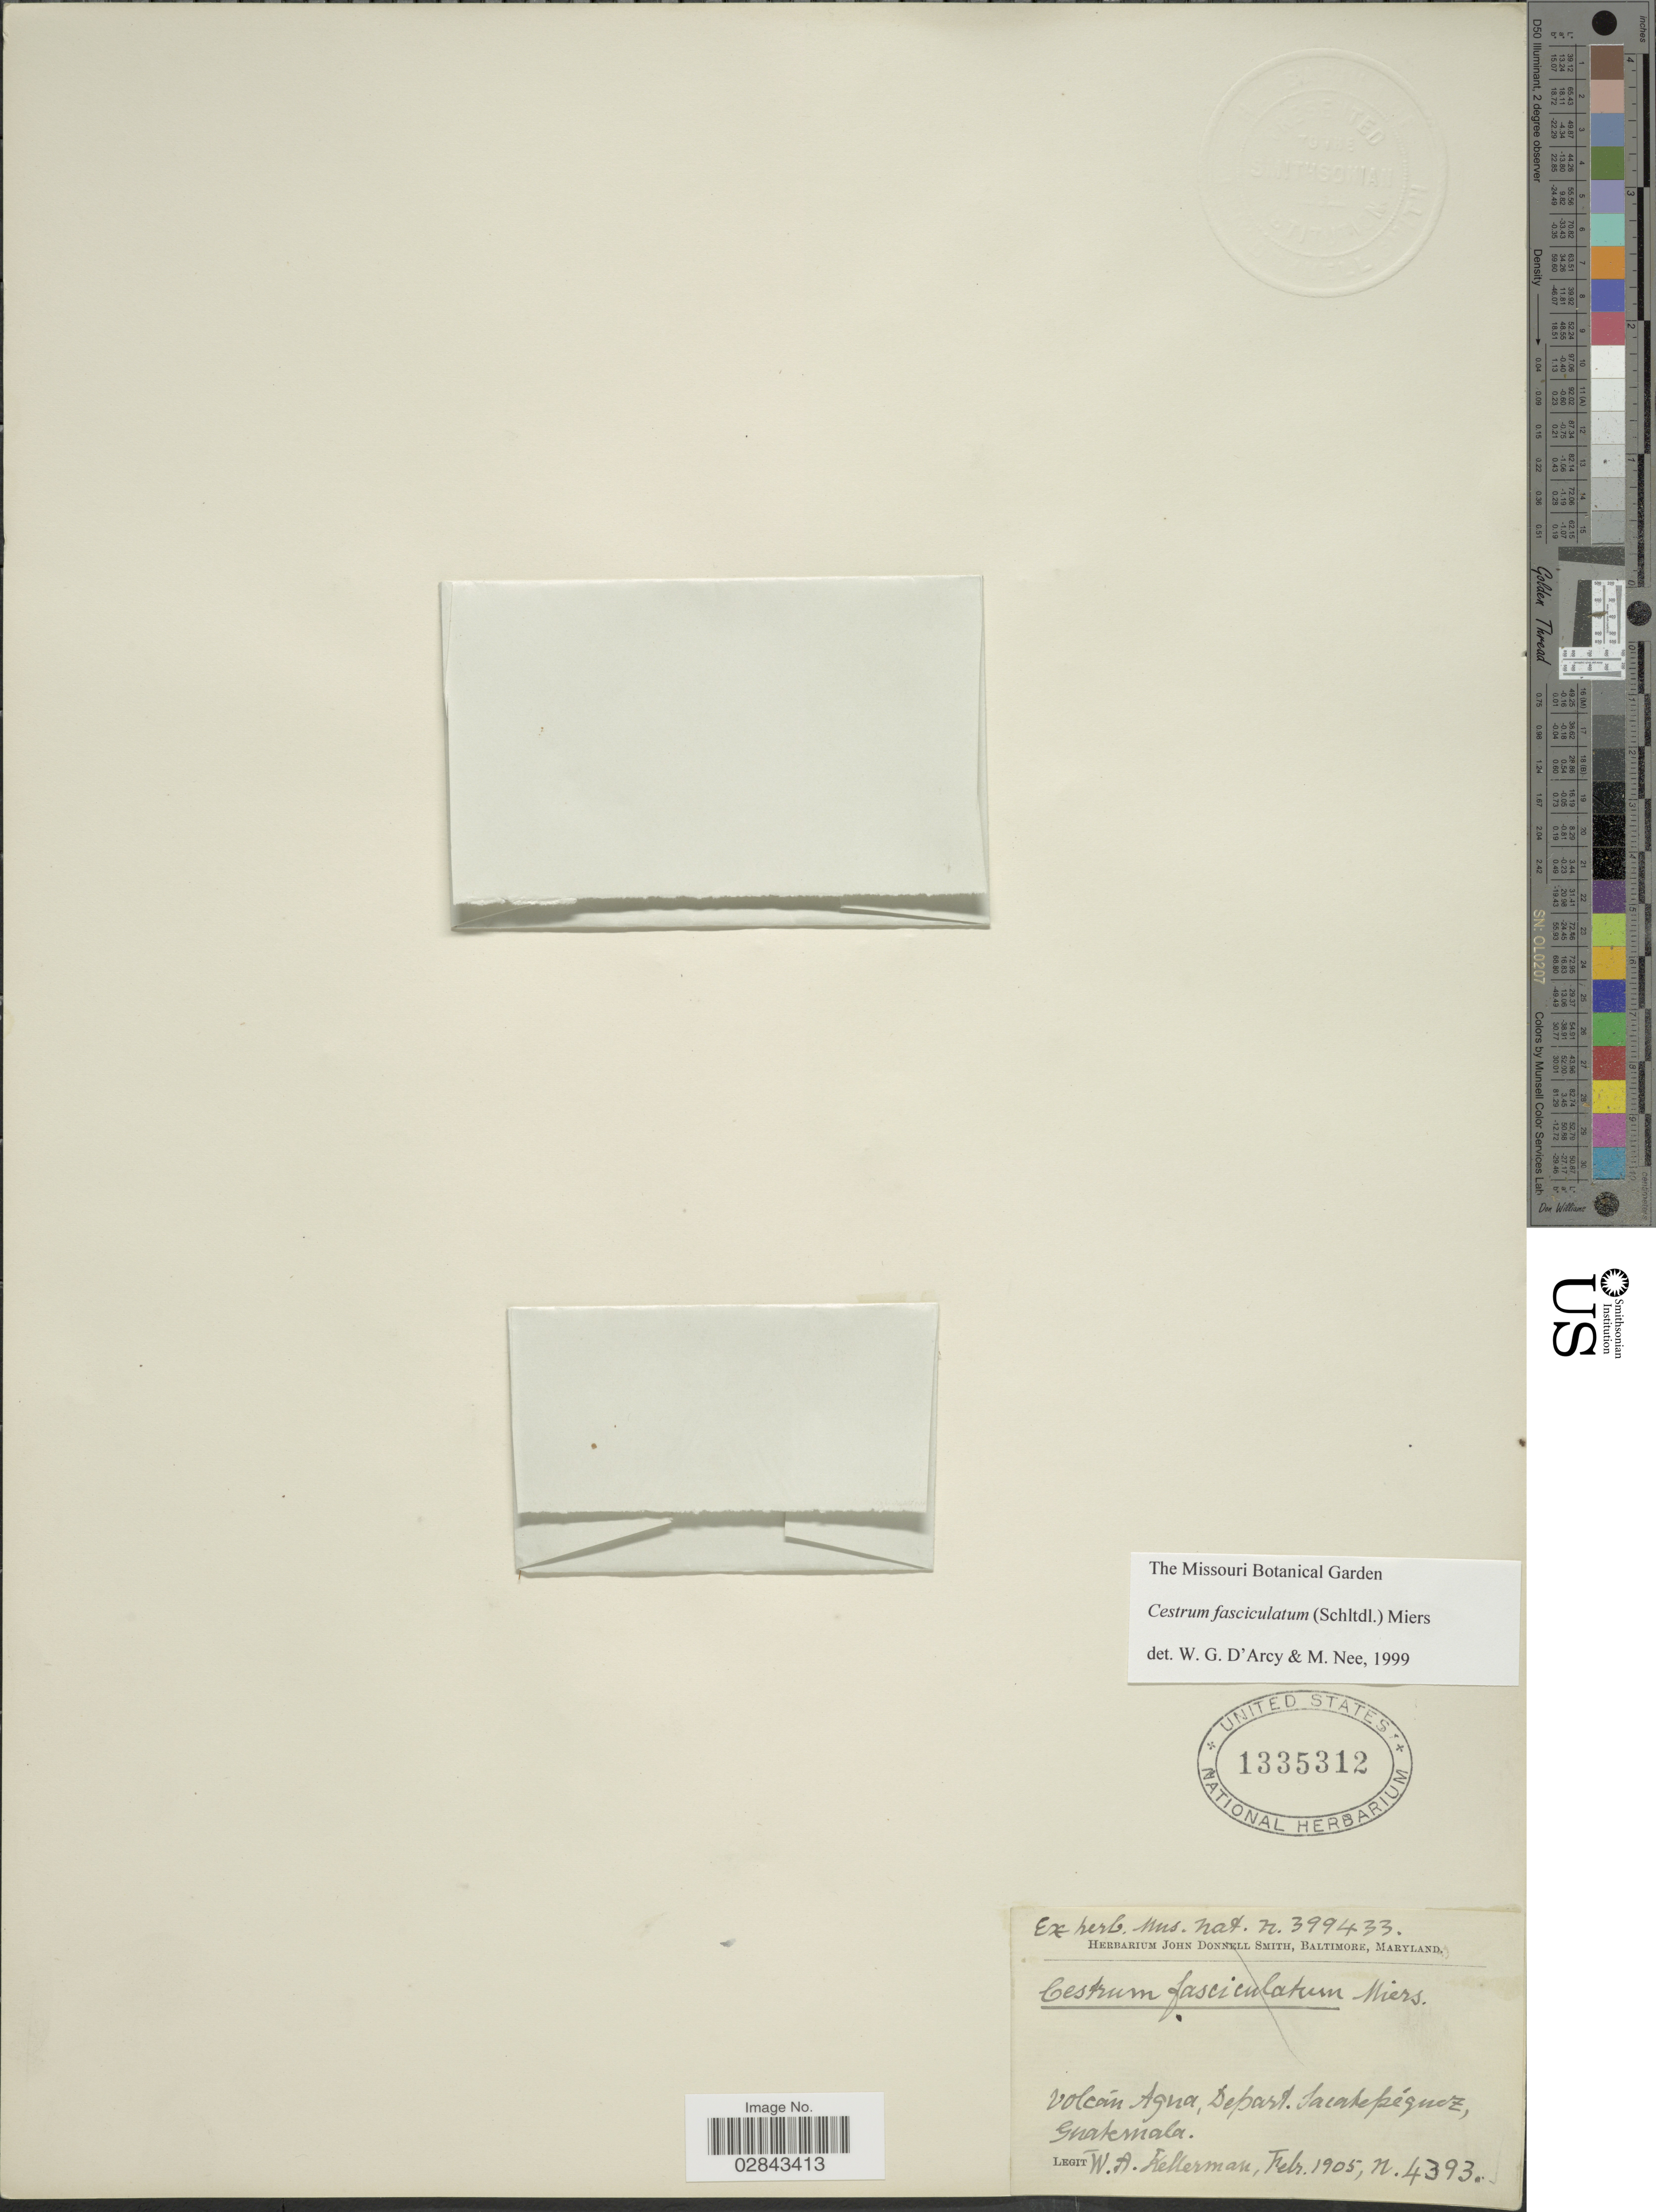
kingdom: Plantae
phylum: Tracheophyta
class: Magnoliopsida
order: Solanales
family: Solanaceae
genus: Cestrum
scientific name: Cestrum fasciculatum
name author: (Schltdl.) Miers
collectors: W. Kellerman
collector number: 4393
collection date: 1905-02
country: Guatemala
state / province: Sacatepéquez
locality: Volcán Agua, Depart. Sacatepéquez.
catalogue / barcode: US 1335312